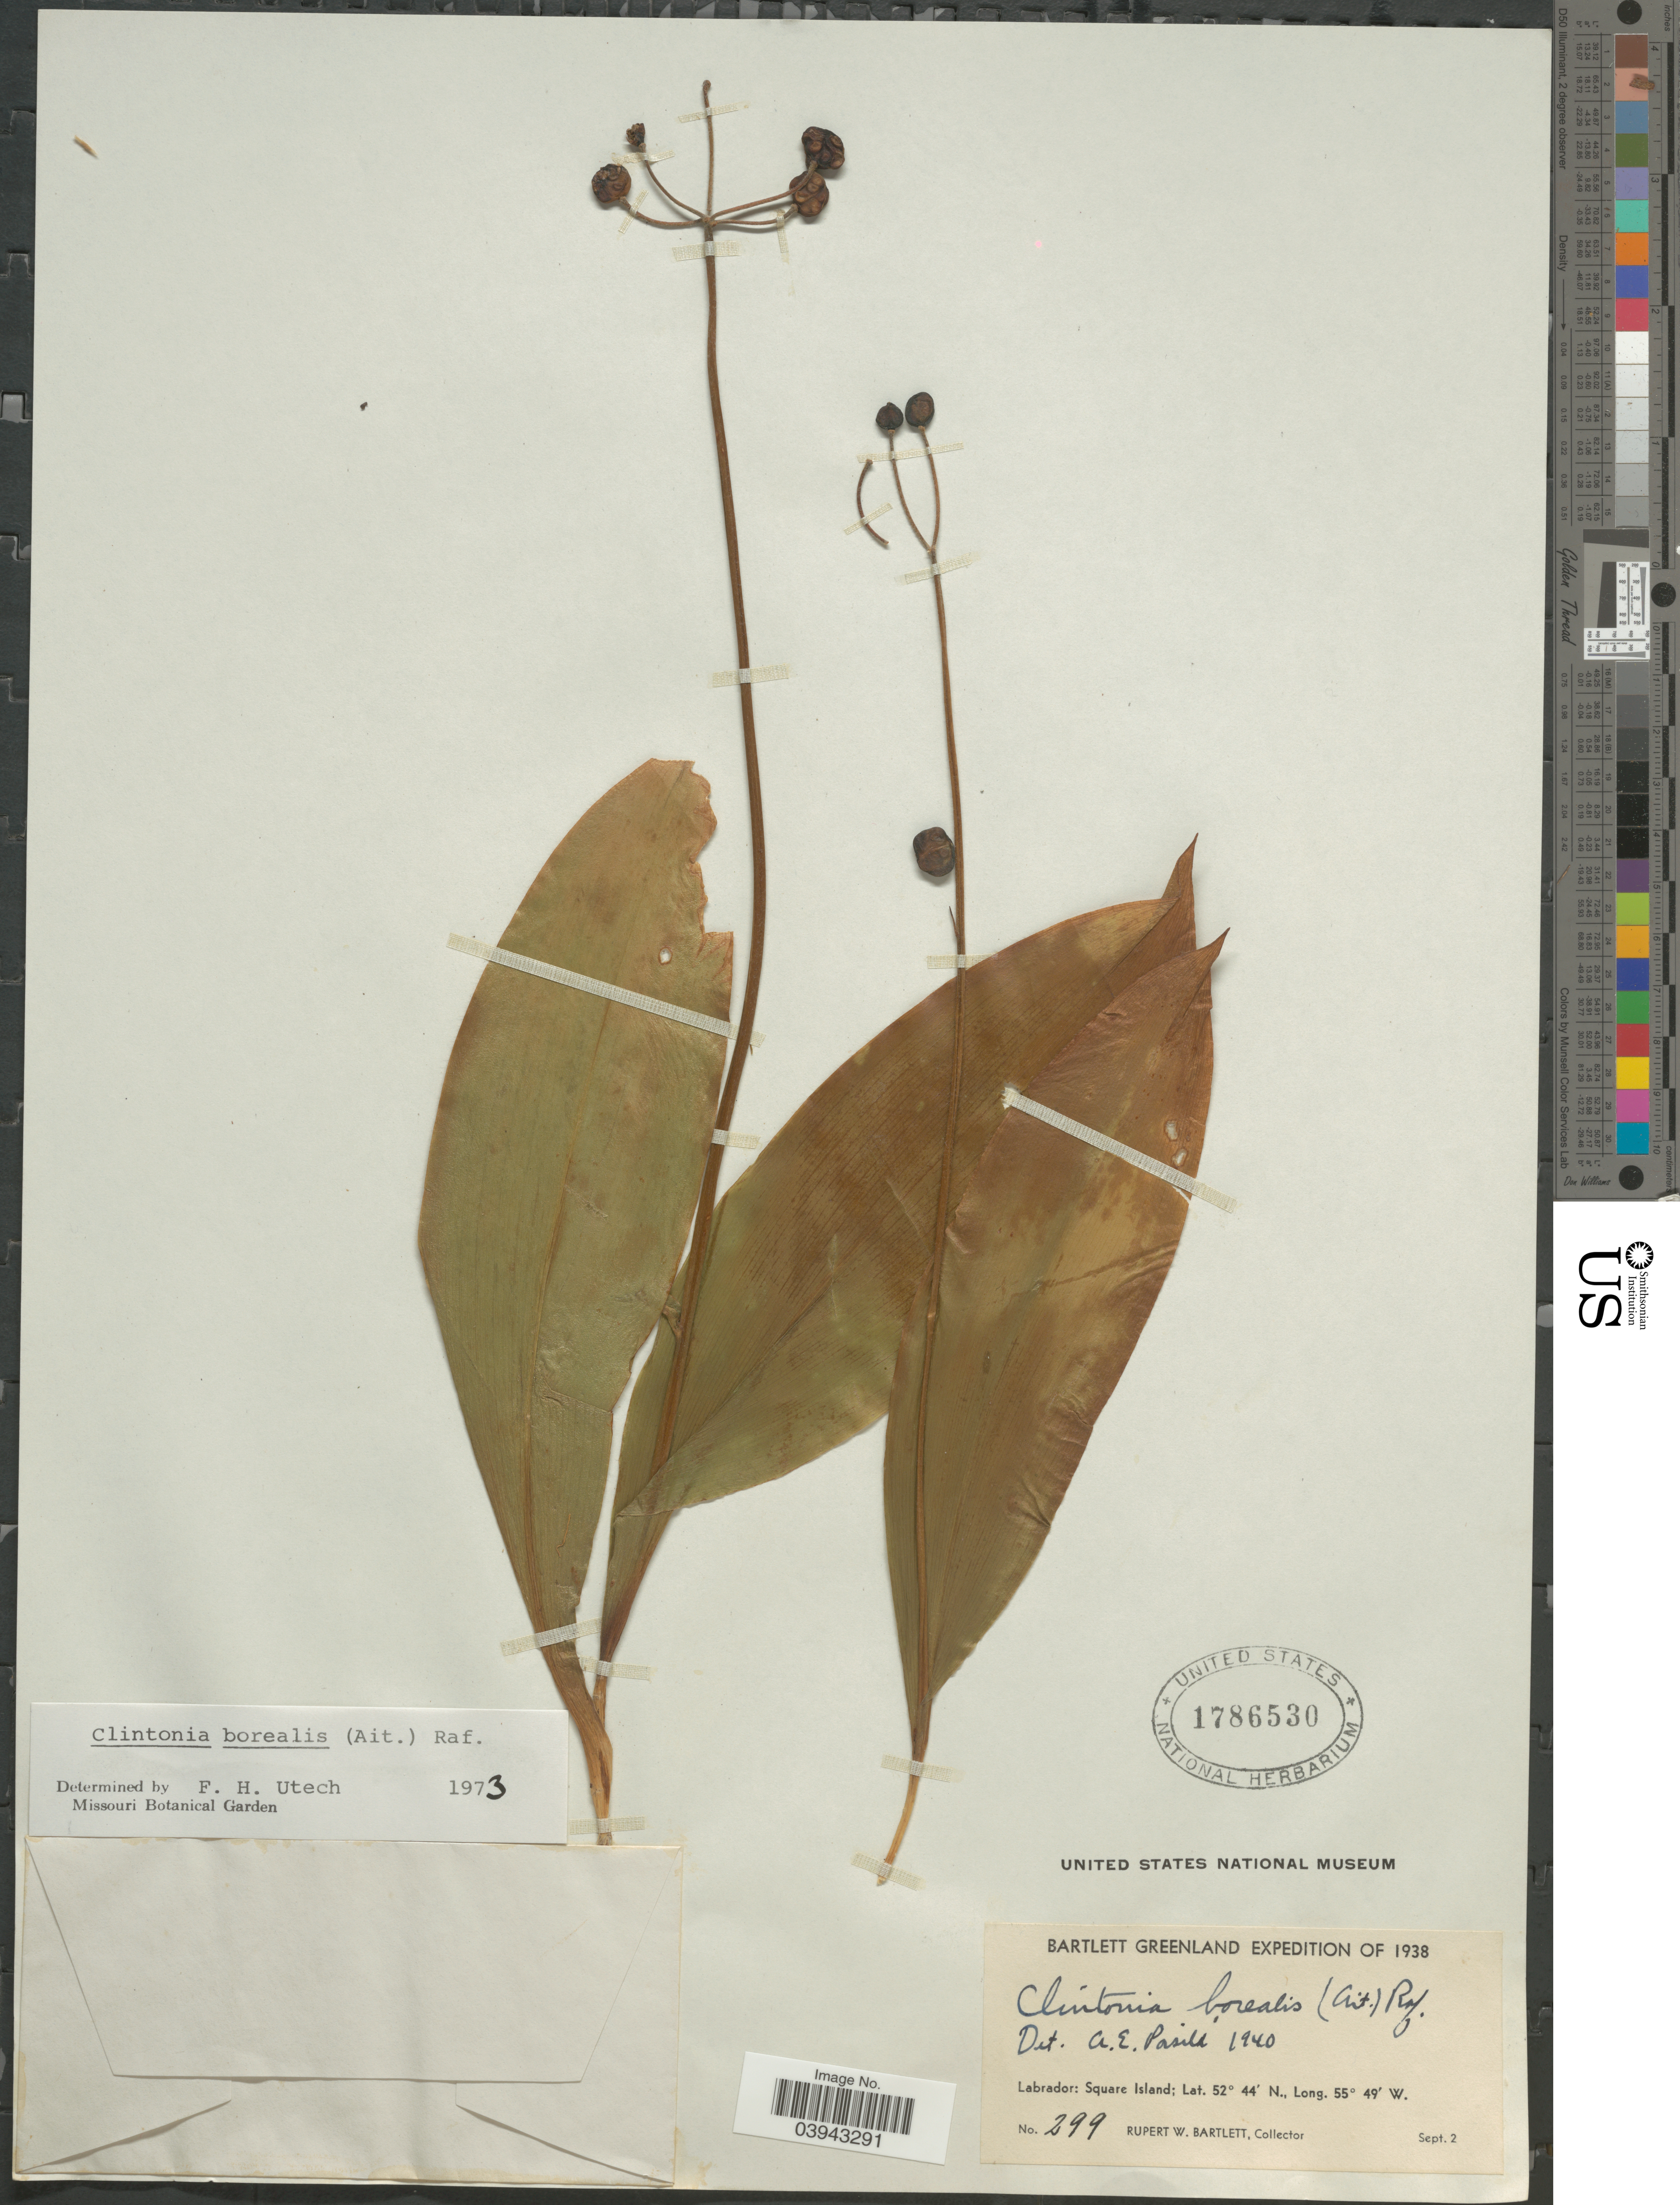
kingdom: Plantae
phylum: Tracheophyta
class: Liliopsida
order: Liliales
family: Liliaceae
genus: Clintonia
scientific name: Clintonia borealis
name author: (Aiton) Raf.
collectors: R. W. Bartlett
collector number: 299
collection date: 1938-09-02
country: Canada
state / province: Newfoundland and Labrador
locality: Labrador: Square Island.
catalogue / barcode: US 1786530